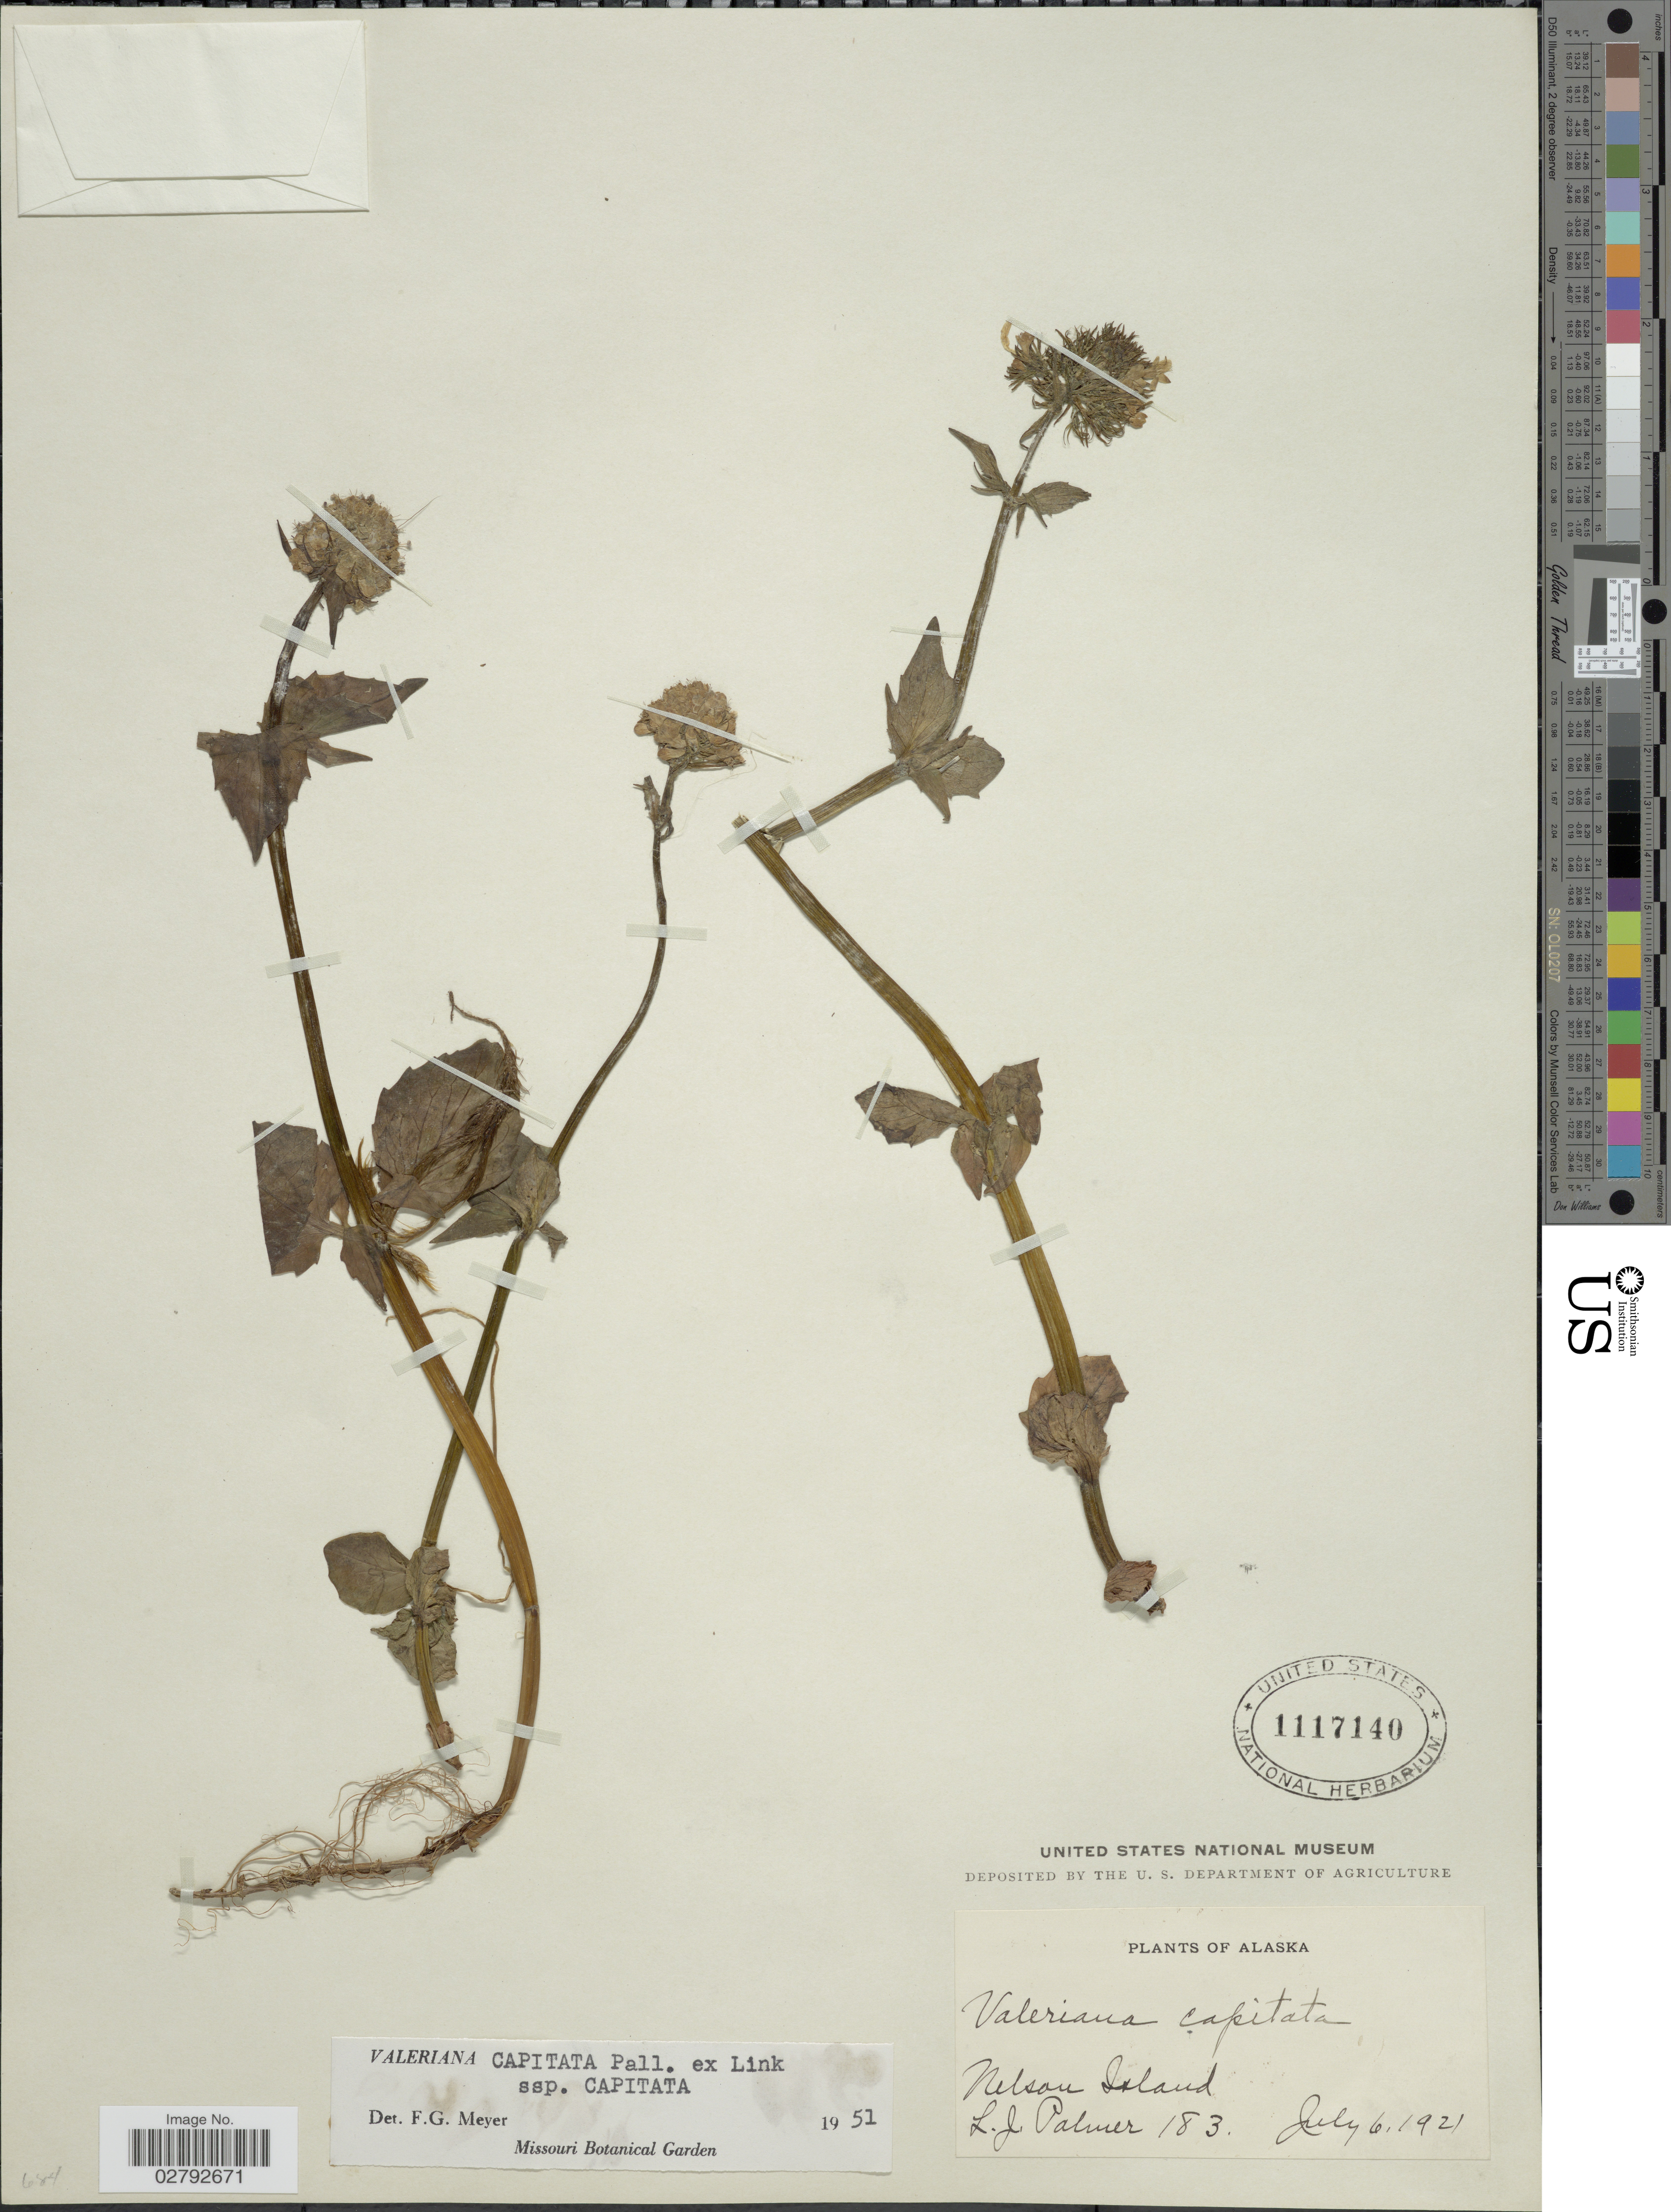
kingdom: Plantae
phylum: Tracheophyta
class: Magnoliopsida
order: Dipsacales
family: Caprifoliaceae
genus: Valeriana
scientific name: Valeriana capitata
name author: Link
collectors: L. J. Palmer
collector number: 183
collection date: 1921-07-06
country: United States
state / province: Alaska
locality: Nelson Island.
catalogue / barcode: US 1117140